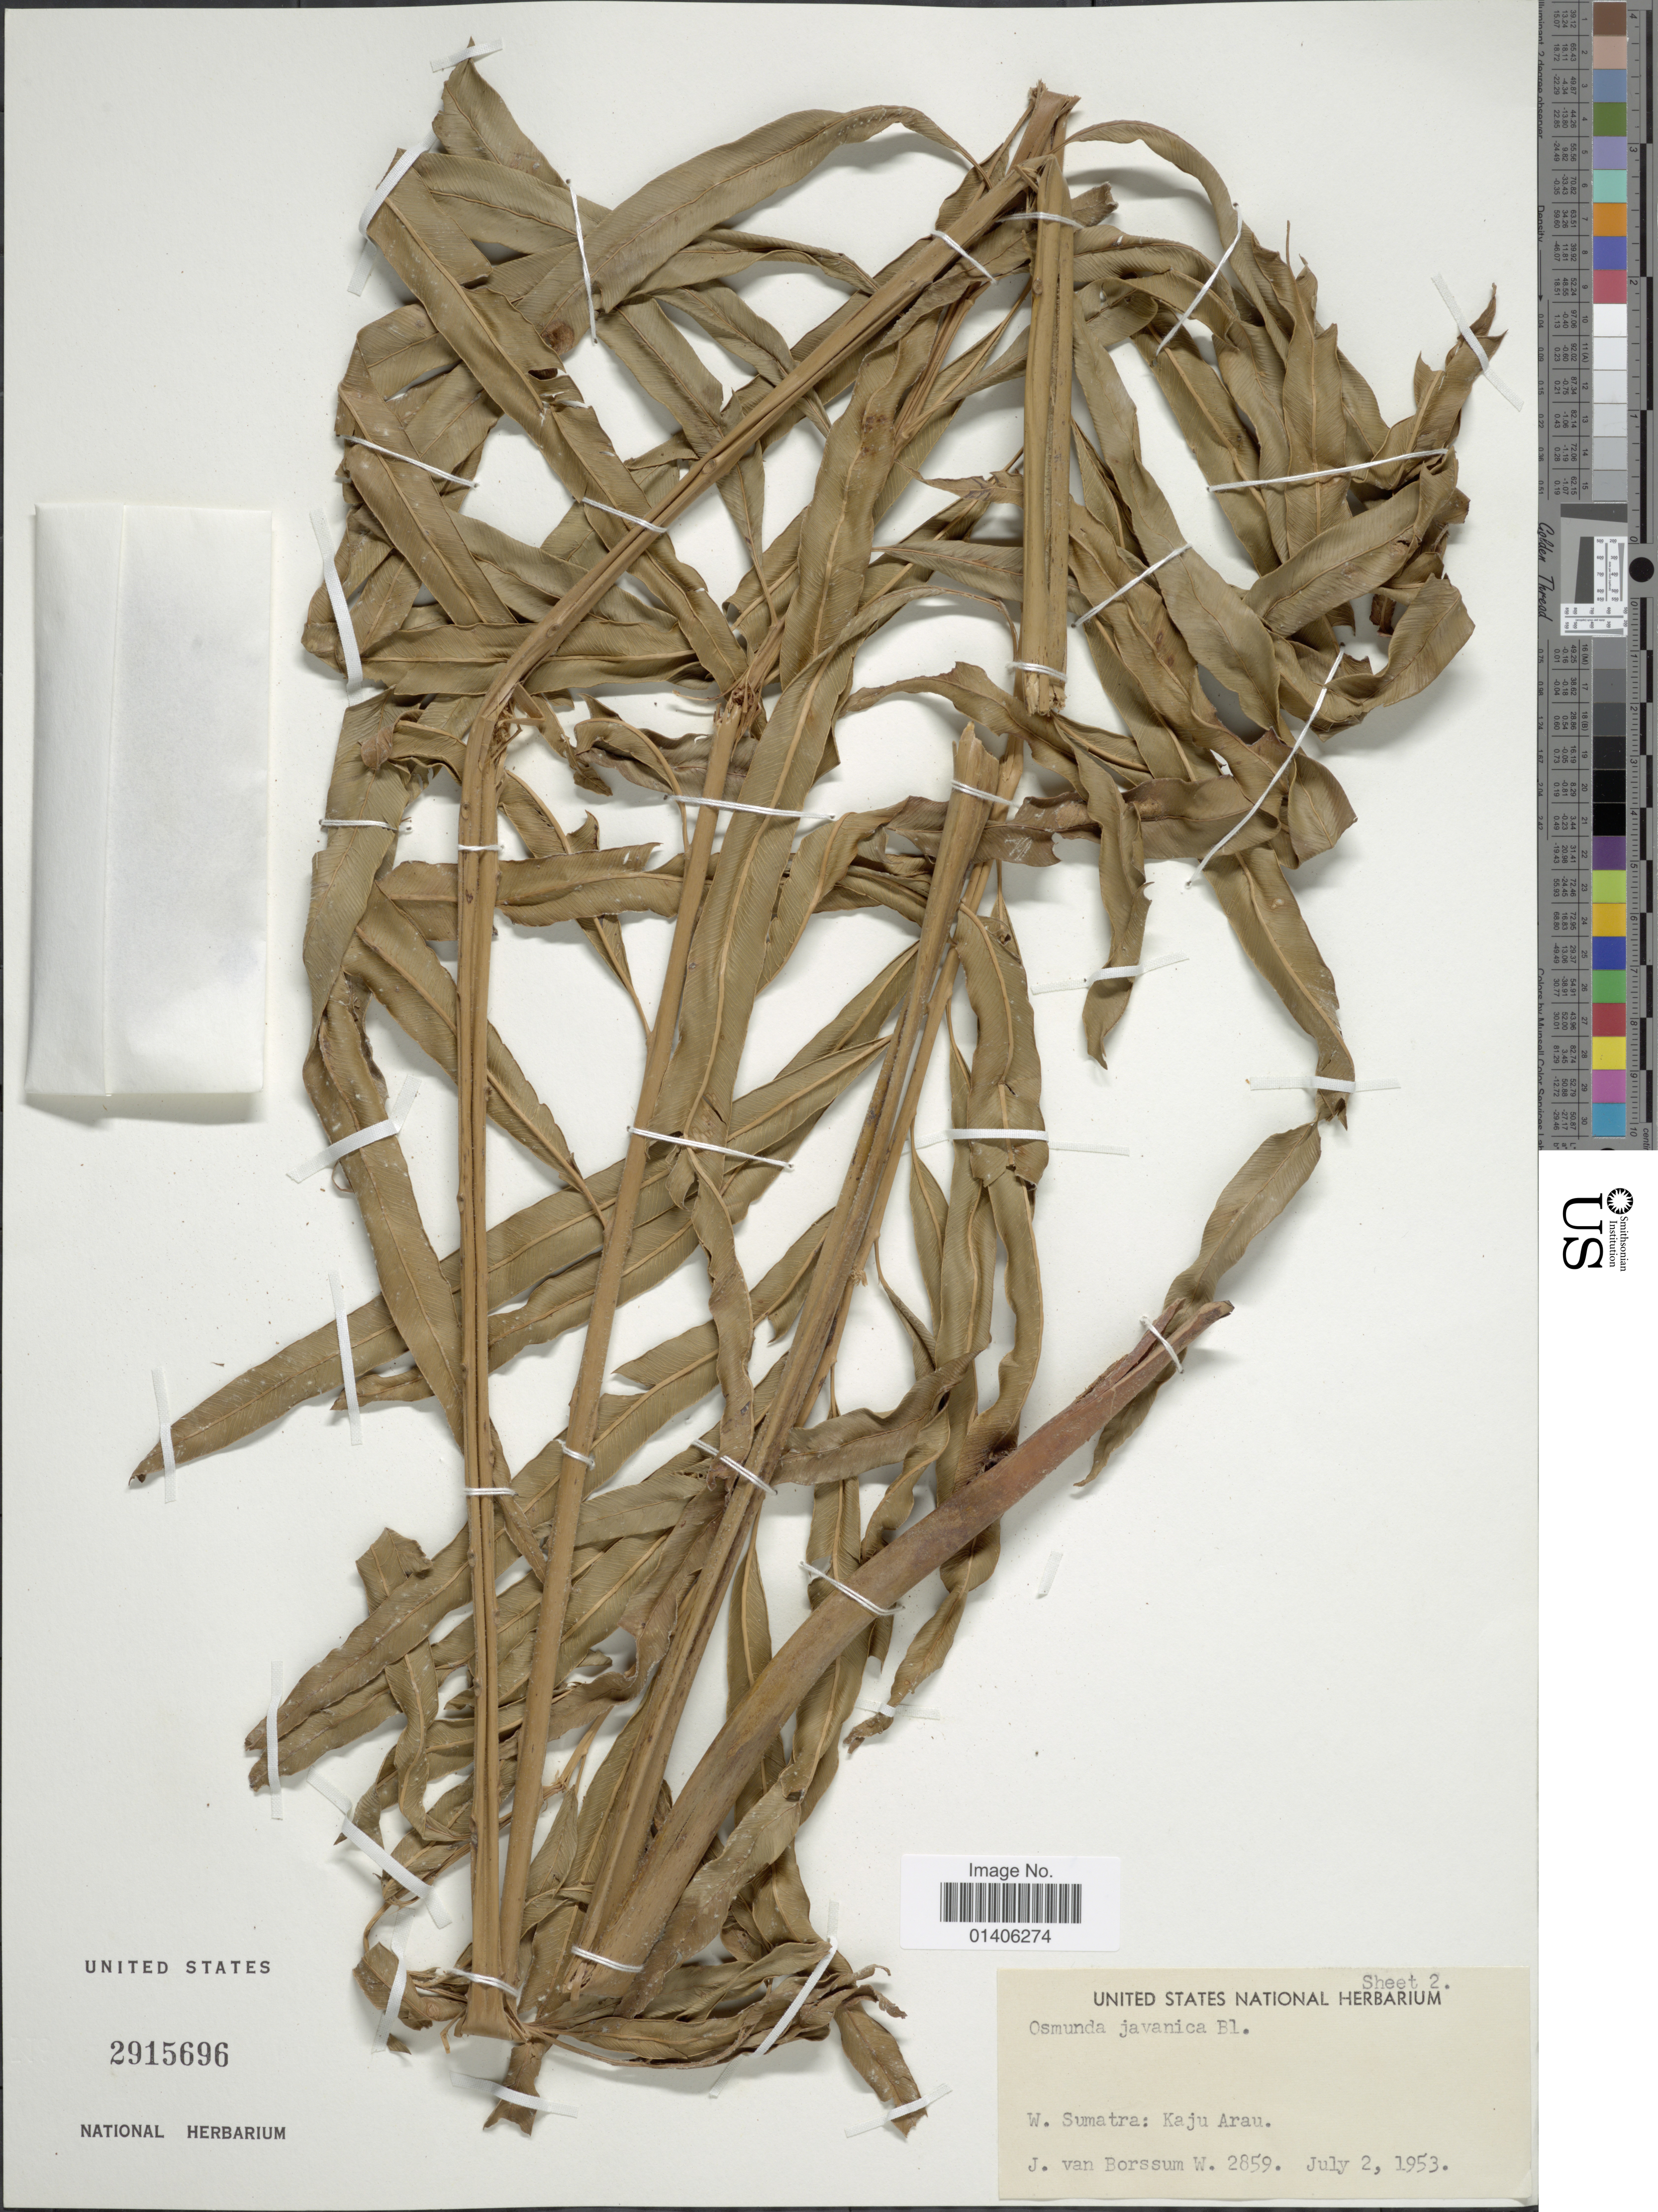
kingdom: Plantae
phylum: Tracheophyta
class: Polypodiopsida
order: Osmundales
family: Osmundaceae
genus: Osmunda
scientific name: Osmunda javanica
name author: Blume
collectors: J. Borssum Waalkes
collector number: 2859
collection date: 1953-07-02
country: Indonesia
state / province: Sumatra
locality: W. Sumatra: Kaju Arau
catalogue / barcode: US 2915696